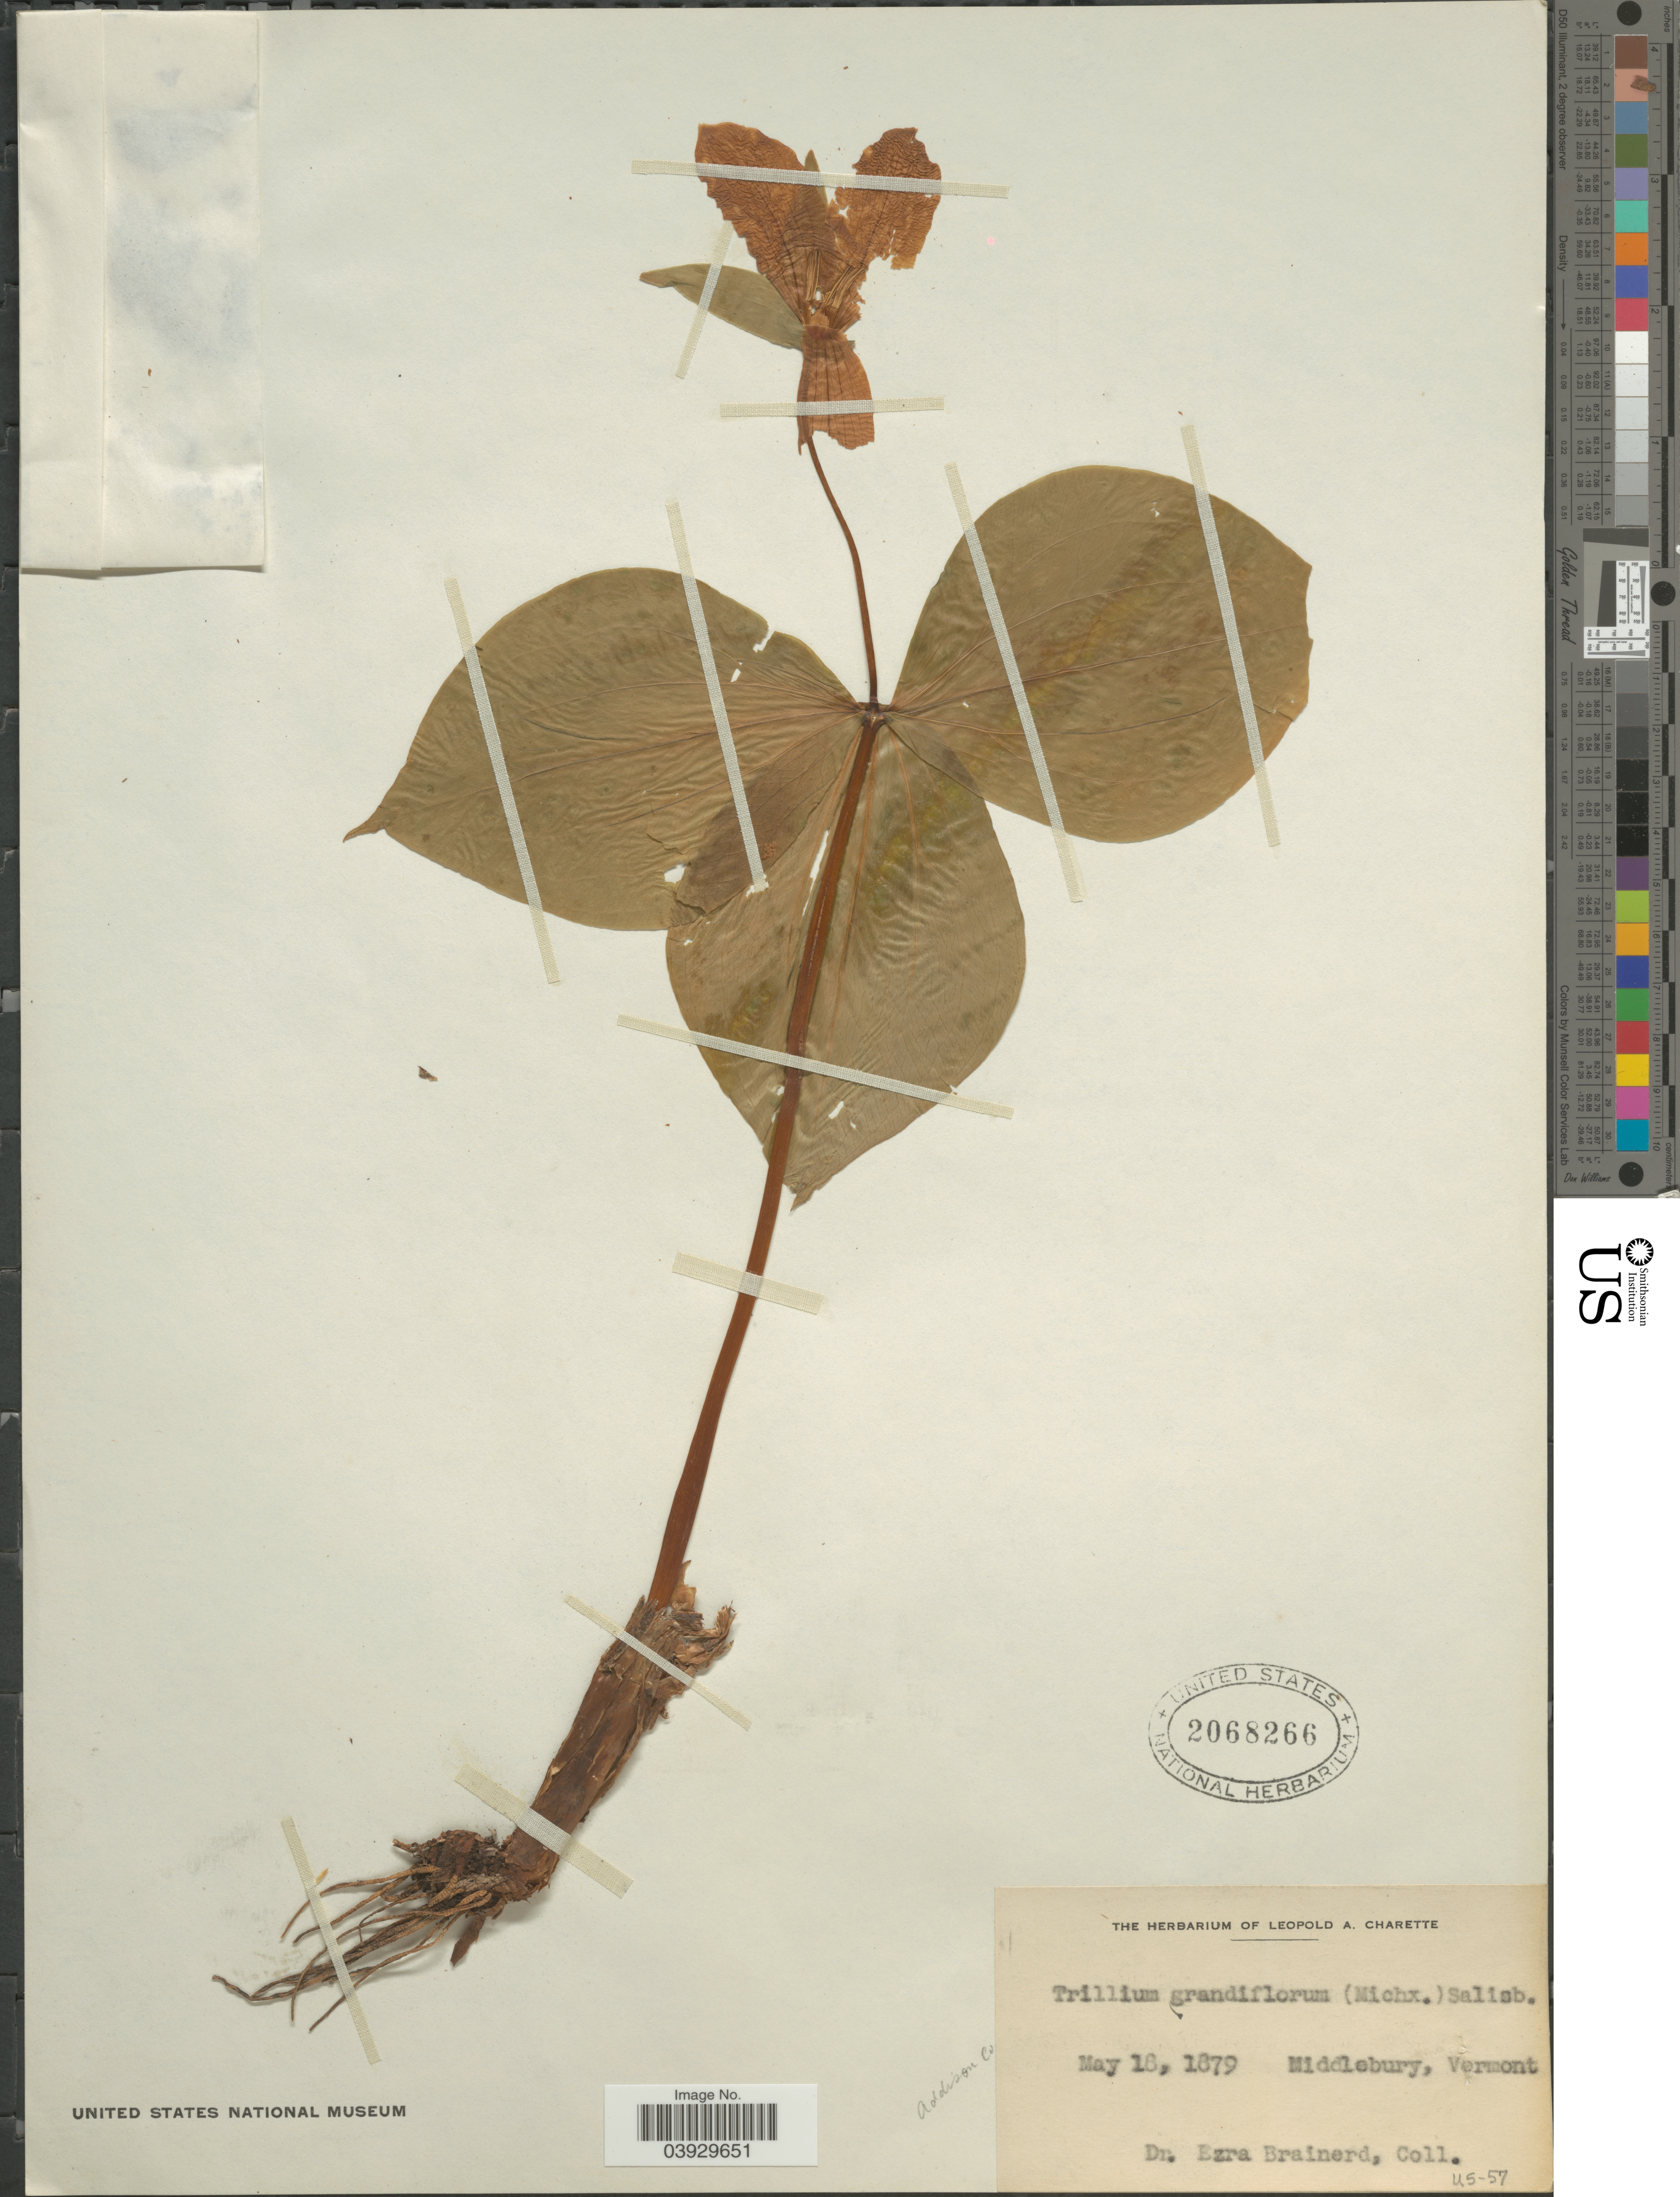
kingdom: Plantae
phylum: Tracheophyta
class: Liliopsida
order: Liliales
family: Melanthiaceae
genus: Trillium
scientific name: Trillium grandiflorum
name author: (Michx.) Salisb.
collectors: E. Brainerd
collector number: US-57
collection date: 1879-05-16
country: United States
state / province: Vermont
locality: Addison Co. Middlebury.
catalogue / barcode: US 2068266